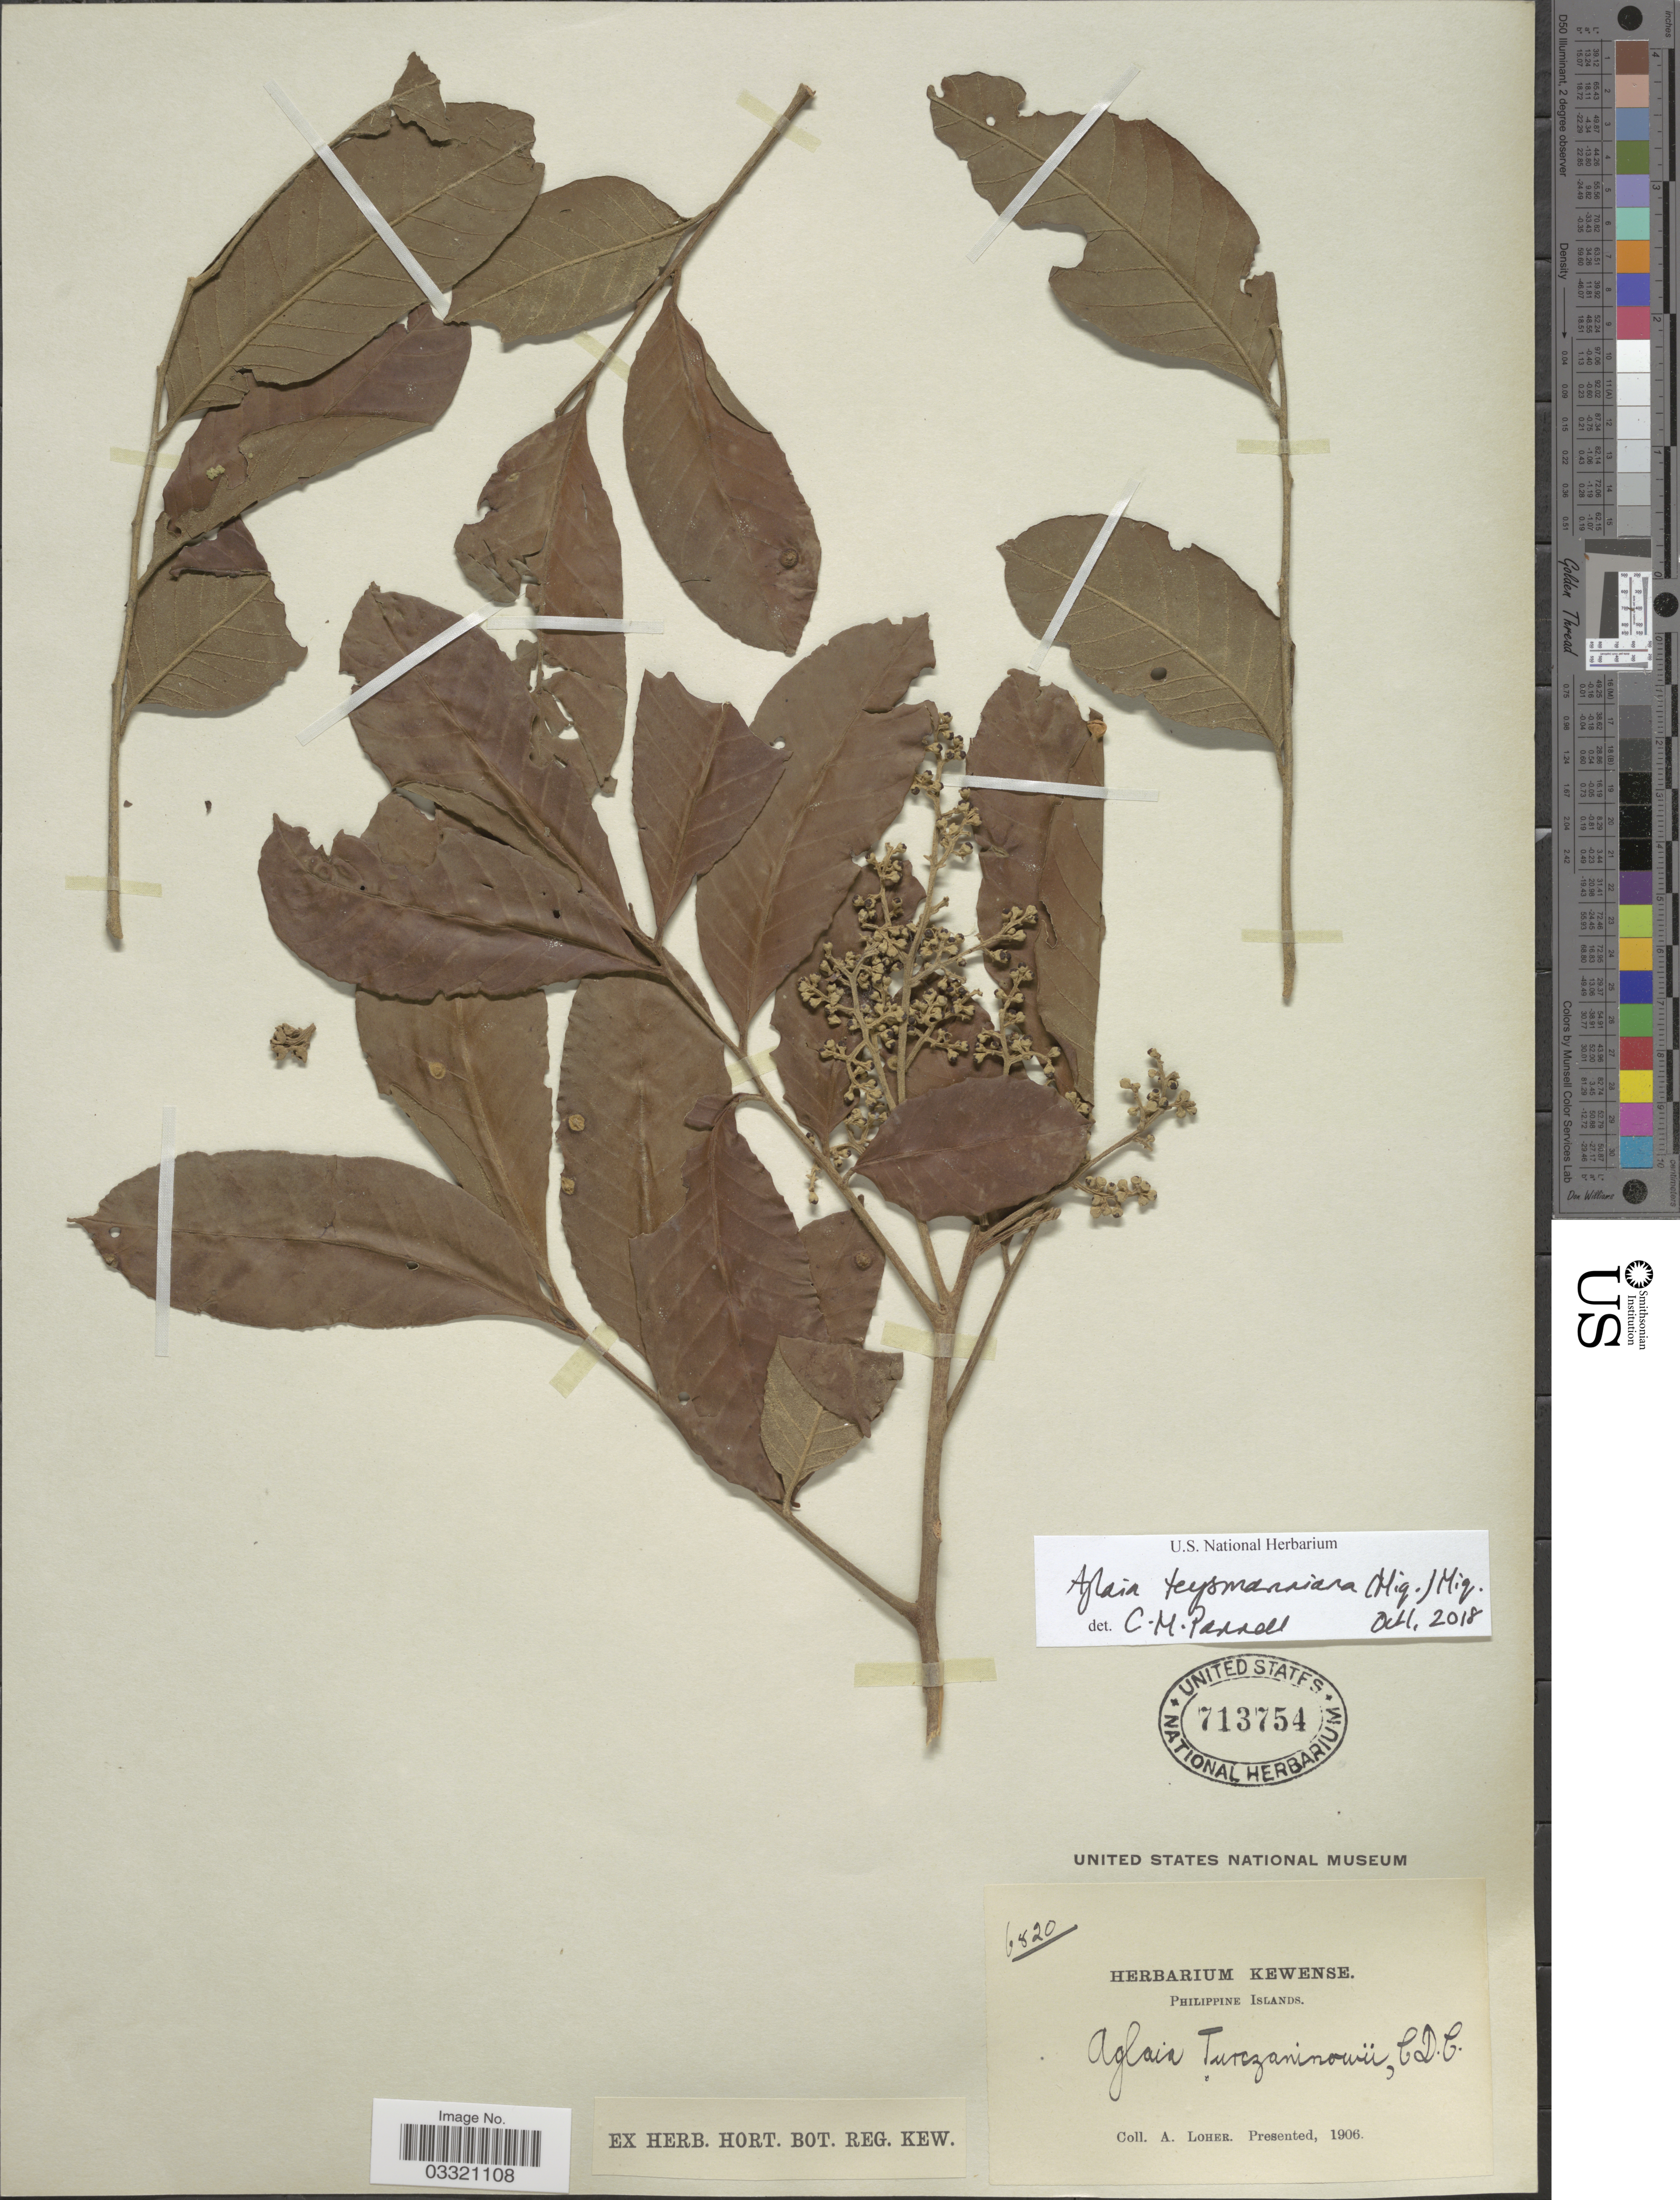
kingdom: Plantae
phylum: Tracheophyta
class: Magnoliopsida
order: Sapindales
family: Meliaceae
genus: Aglaia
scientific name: Aglaia teysmanniana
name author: (Miq.) Miq.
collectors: A. Loher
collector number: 6820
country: Philippines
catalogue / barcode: US 713754